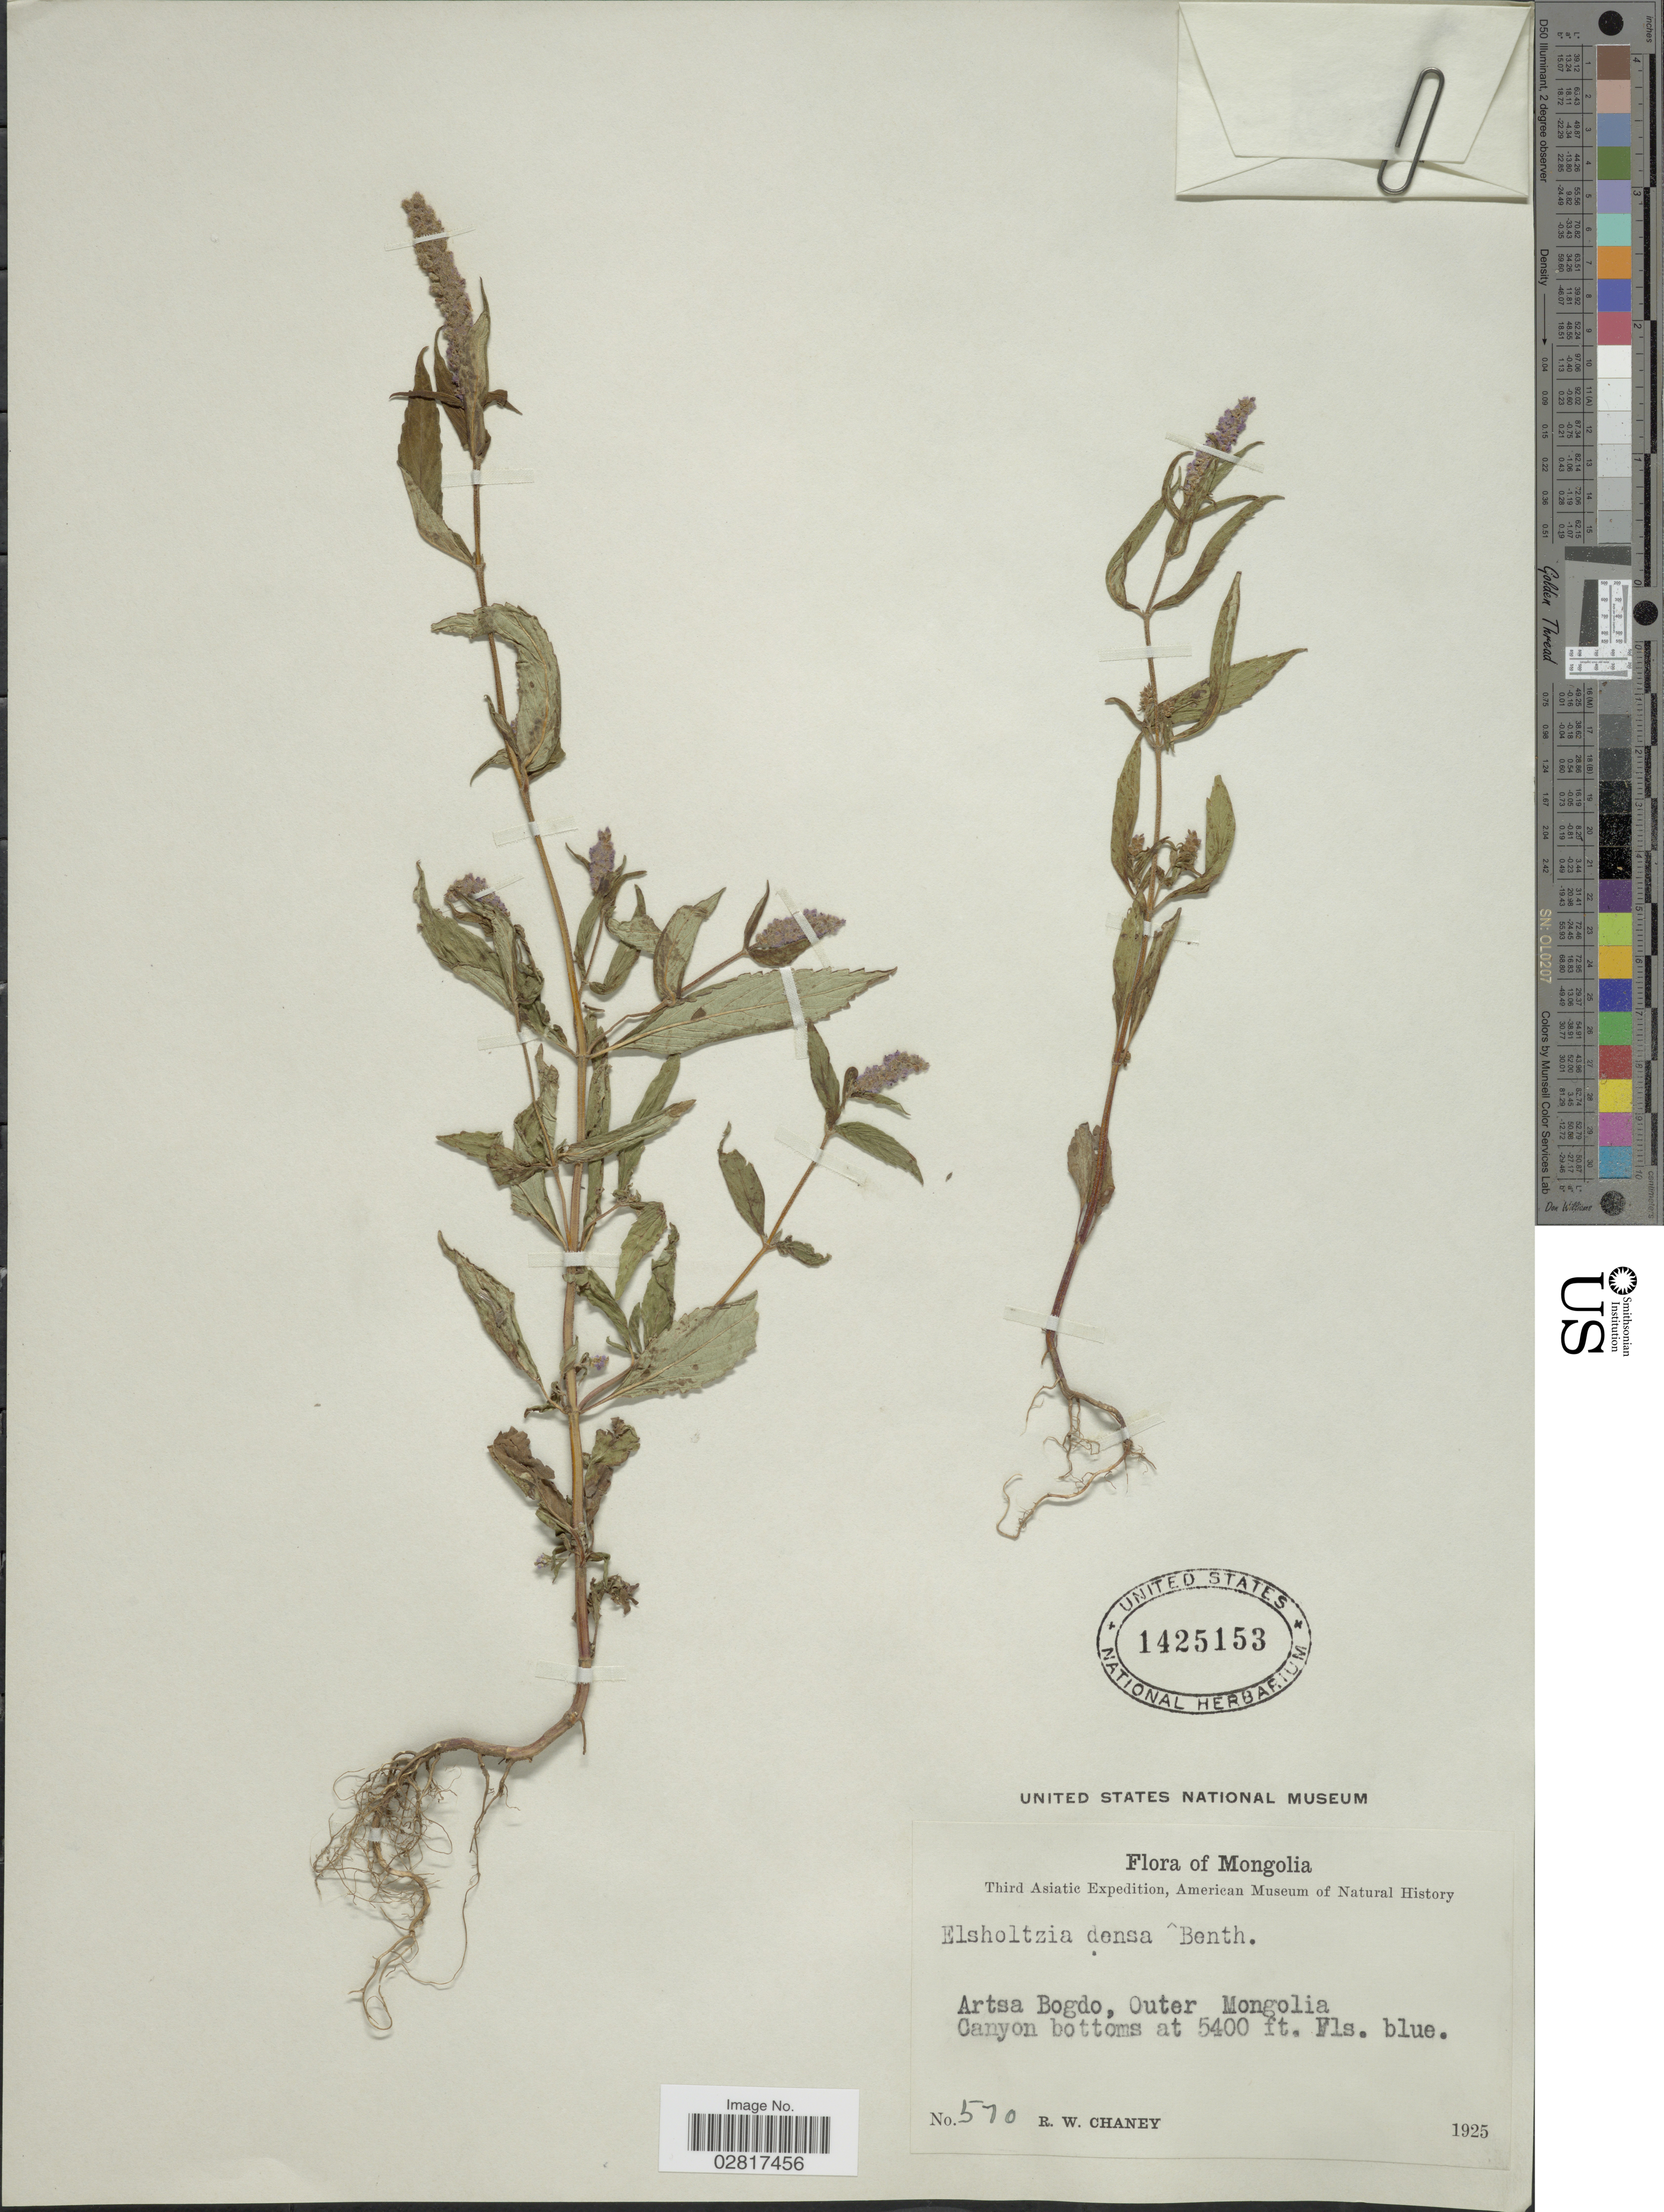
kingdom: Plantae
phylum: Tracheophyta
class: Magnoliopsida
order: Lamiales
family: Lamiaceae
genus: Elsholtzia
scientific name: Elsholtzia densa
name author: Benth.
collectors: R. Chaney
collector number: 570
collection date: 1925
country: Mongolia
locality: Artsa Bogdo, Outer Mongolia, Canyon bottoms.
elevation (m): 1646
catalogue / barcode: US 1425153